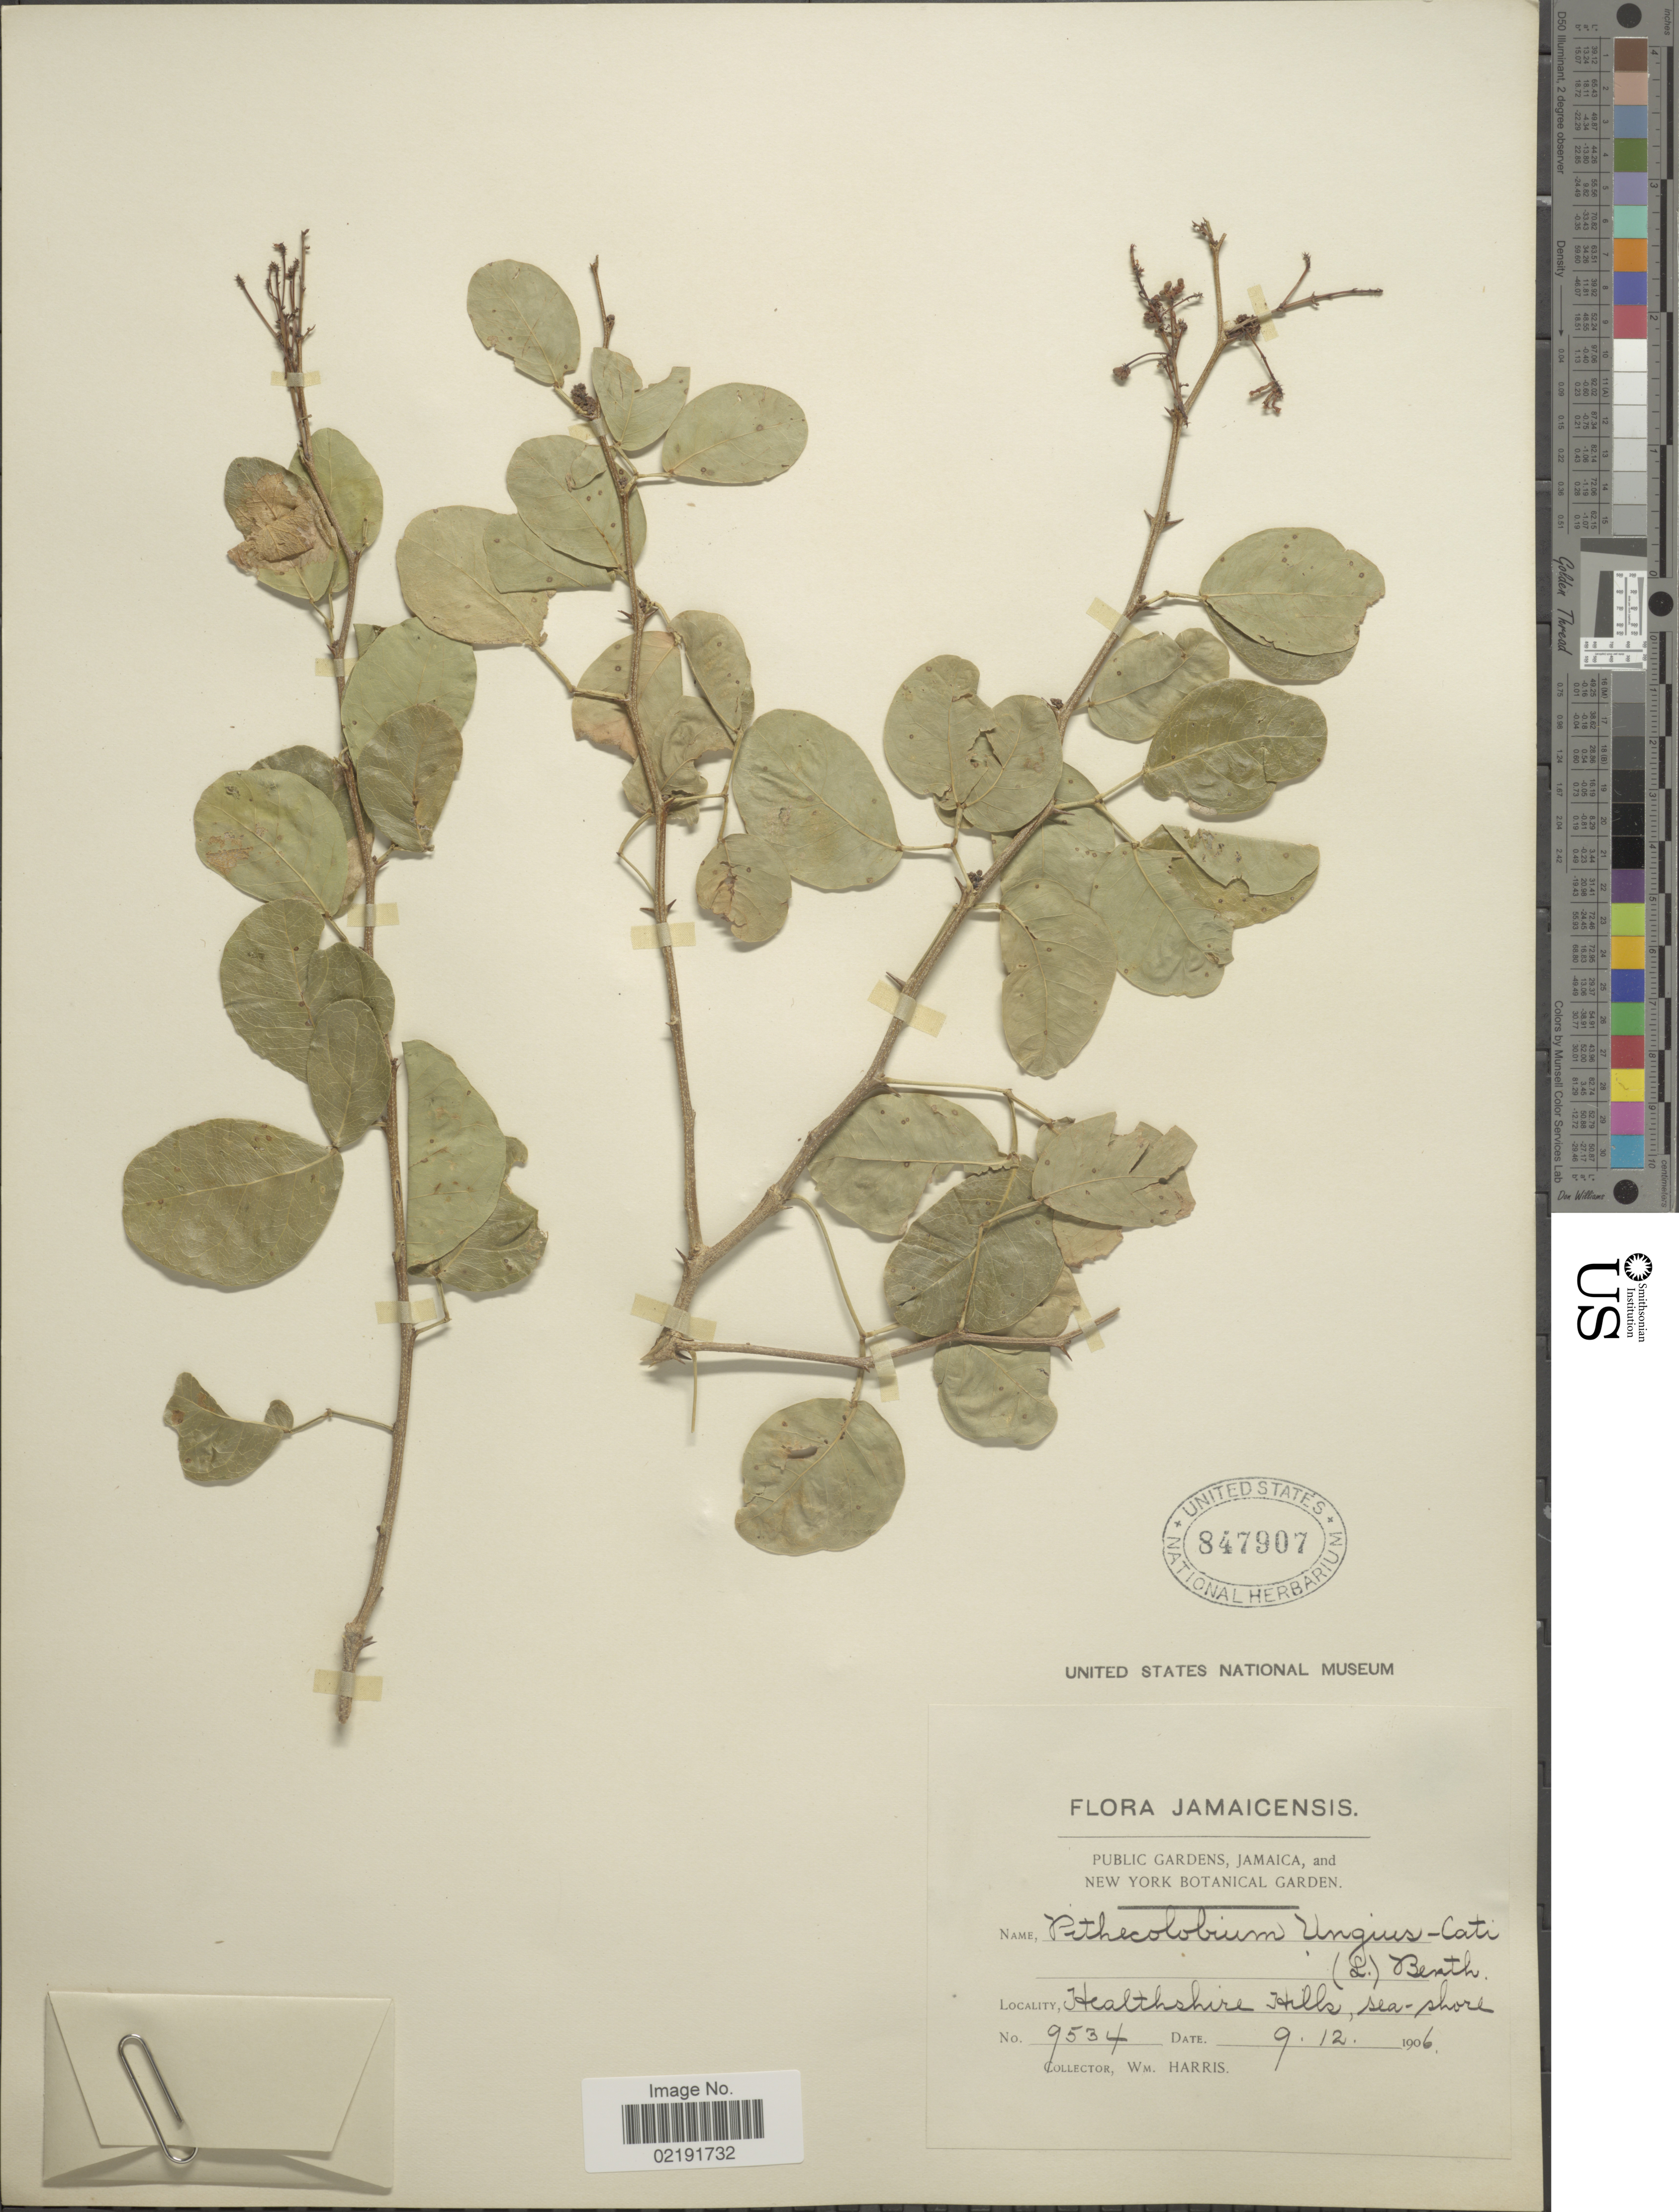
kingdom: Plantae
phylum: Tracheophyta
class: Magnoliopsida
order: Fabales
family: Fabaceae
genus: Pithecellobium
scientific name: Pithecellobium unguis-cati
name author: (L.) Benth.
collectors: W. Harris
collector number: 9534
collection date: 1906-12-09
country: Jamaica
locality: Healthshire Hills, sea-shore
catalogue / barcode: US 847907